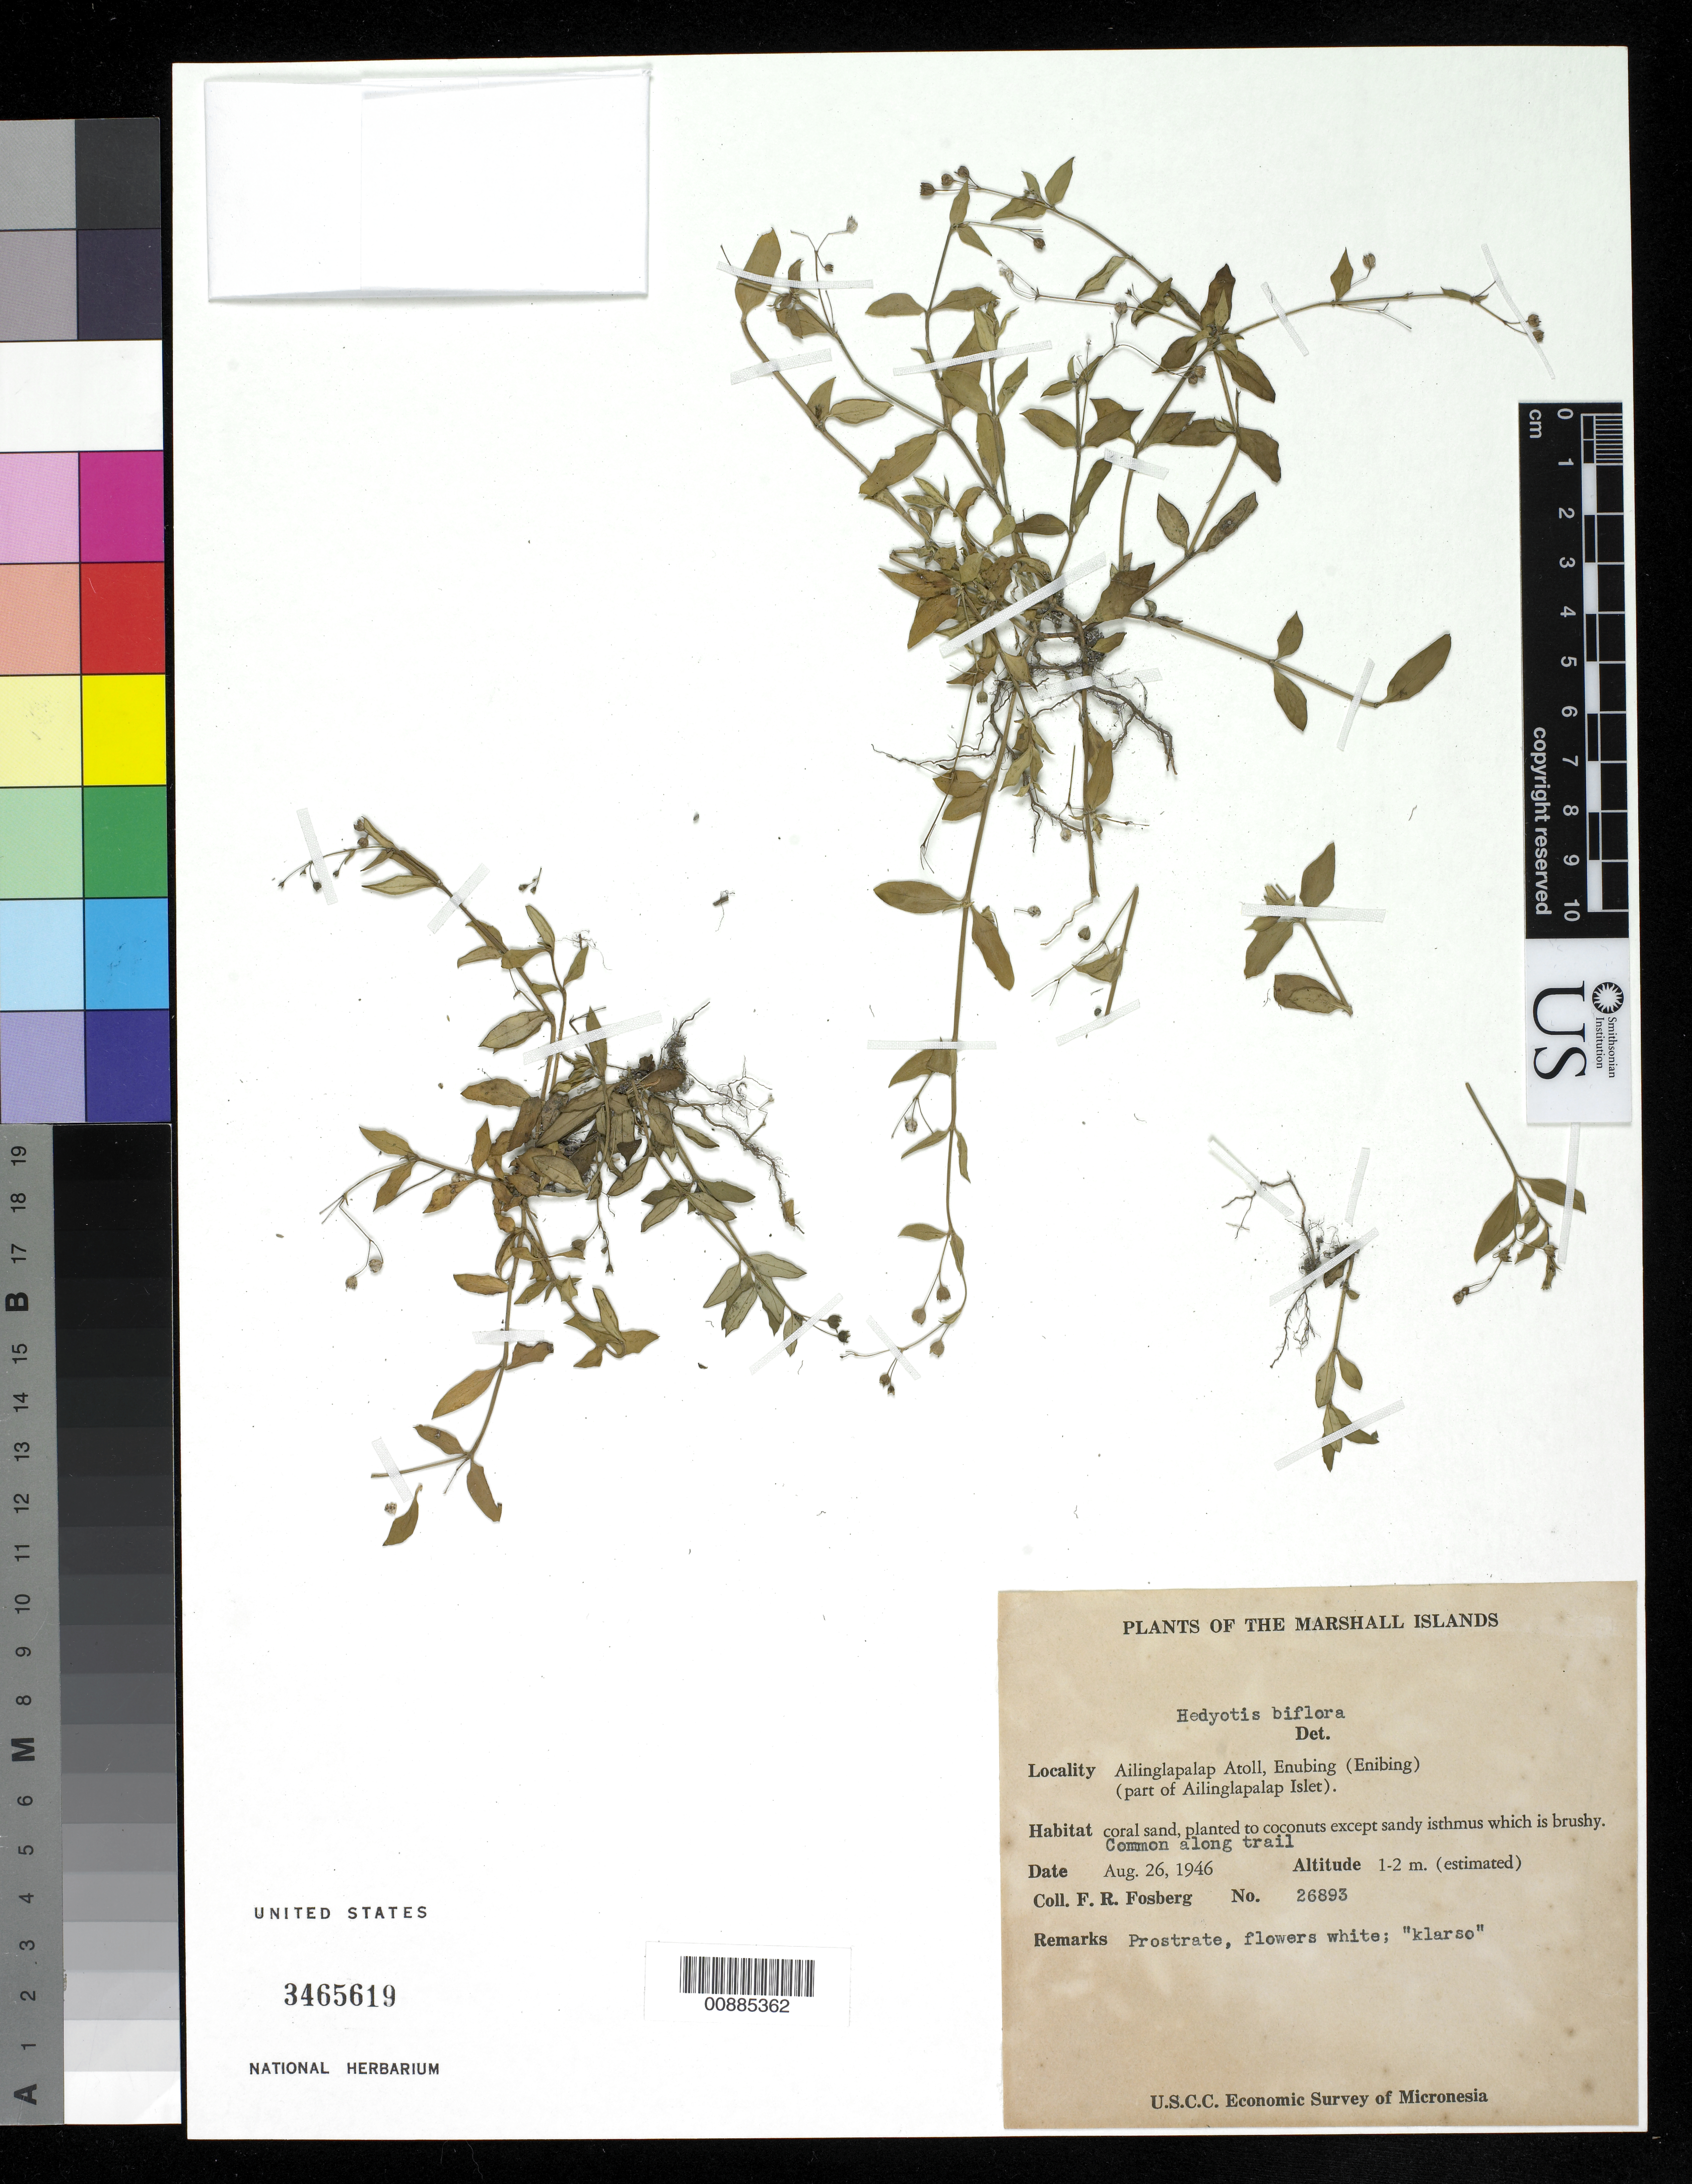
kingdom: Plantae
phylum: Tracheophyta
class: Magnoliopsida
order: Gentianales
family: Rubiaceae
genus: Leptopetalum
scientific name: Leptopetalum biflorum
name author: (L.) Neupane & N. Wikstr.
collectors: F. R. Fosberg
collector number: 26893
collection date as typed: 26 Aug 1946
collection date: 1946-08-26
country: Marshall Islands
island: Ailinglaplap [Ailinglapalap] Atoll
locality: Enubing (Enibing) (part of Ailinglapalap Islet.)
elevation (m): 1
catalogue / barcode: US 3465619